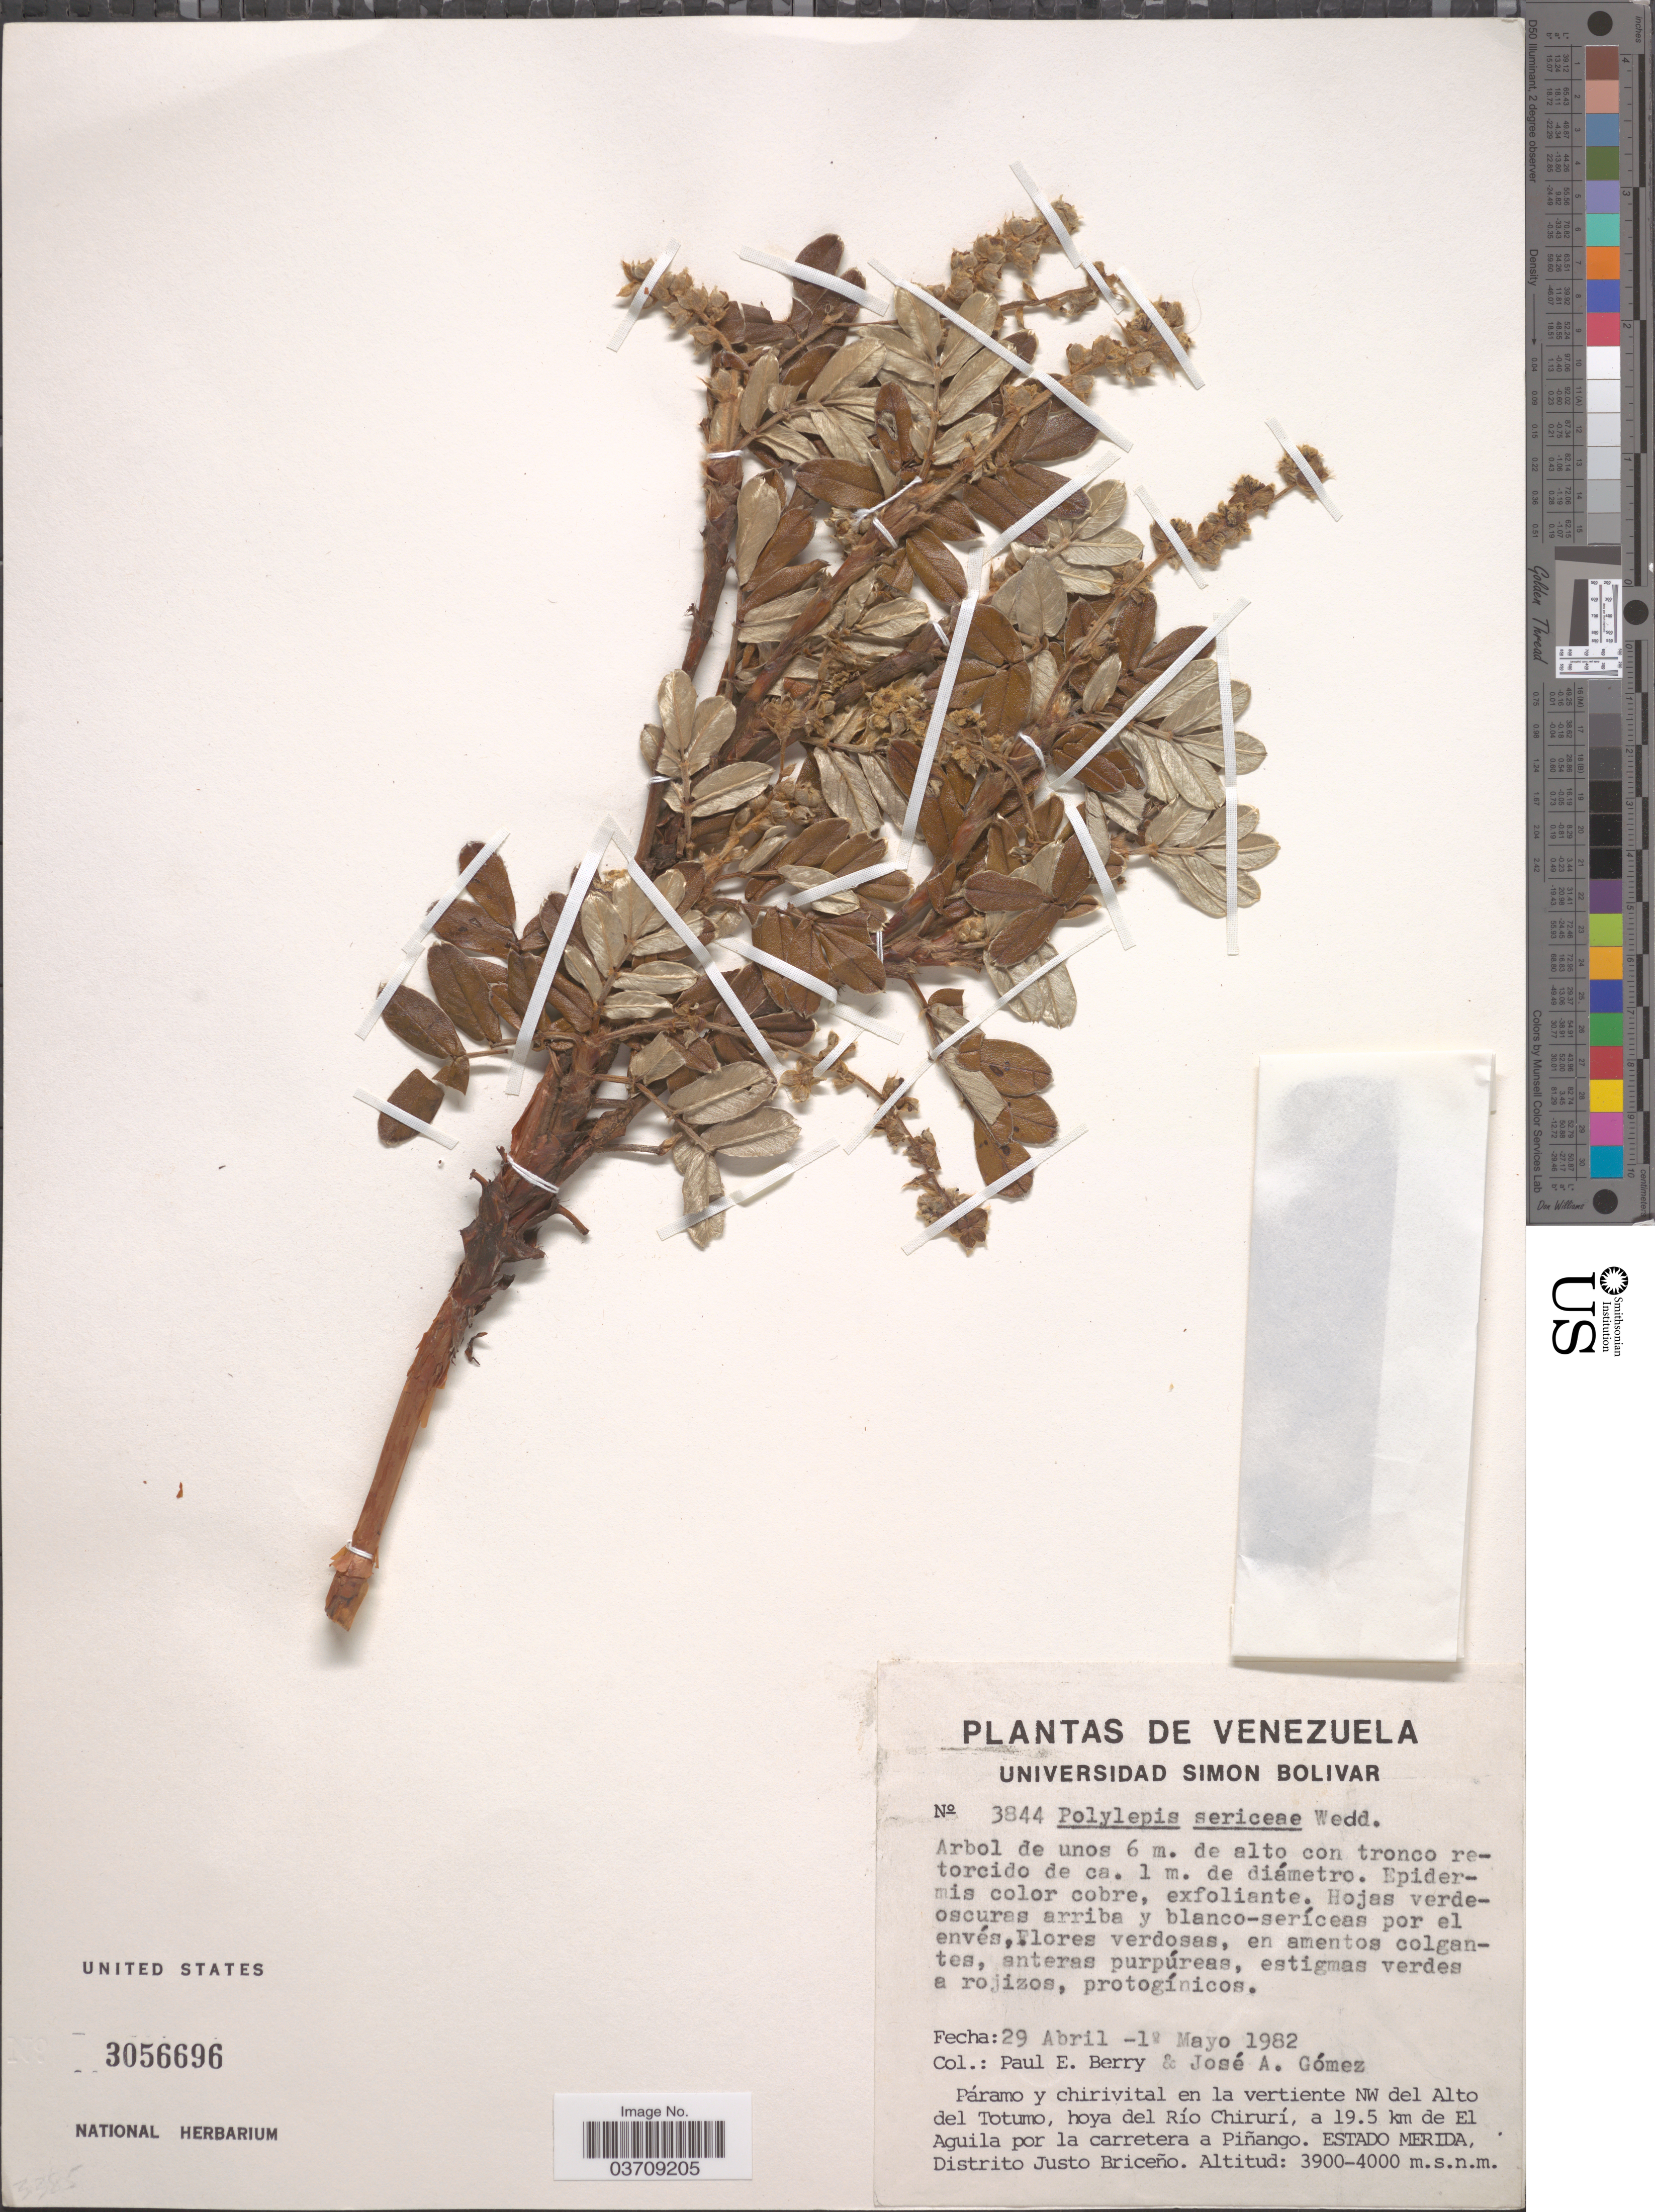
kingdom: Plantae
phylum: Tracheophyta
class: Magnoliopsida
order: Rosales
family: Rosaceae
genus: Polylepis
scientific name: Polylepis sericea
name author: Wedd.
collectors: P. E. Berry & J. Gomez A.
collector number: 3844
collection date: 1982-04-29/1982-05-01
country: Venezuela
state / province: Merida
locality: En la vertiente NW del Alto del Totumo, hoya del Río Chirurí, a 19.5 km de El Aguila por la carretera a Piñango. Distrito Justo Briceño.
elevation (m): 3900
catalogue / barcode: US 3056696